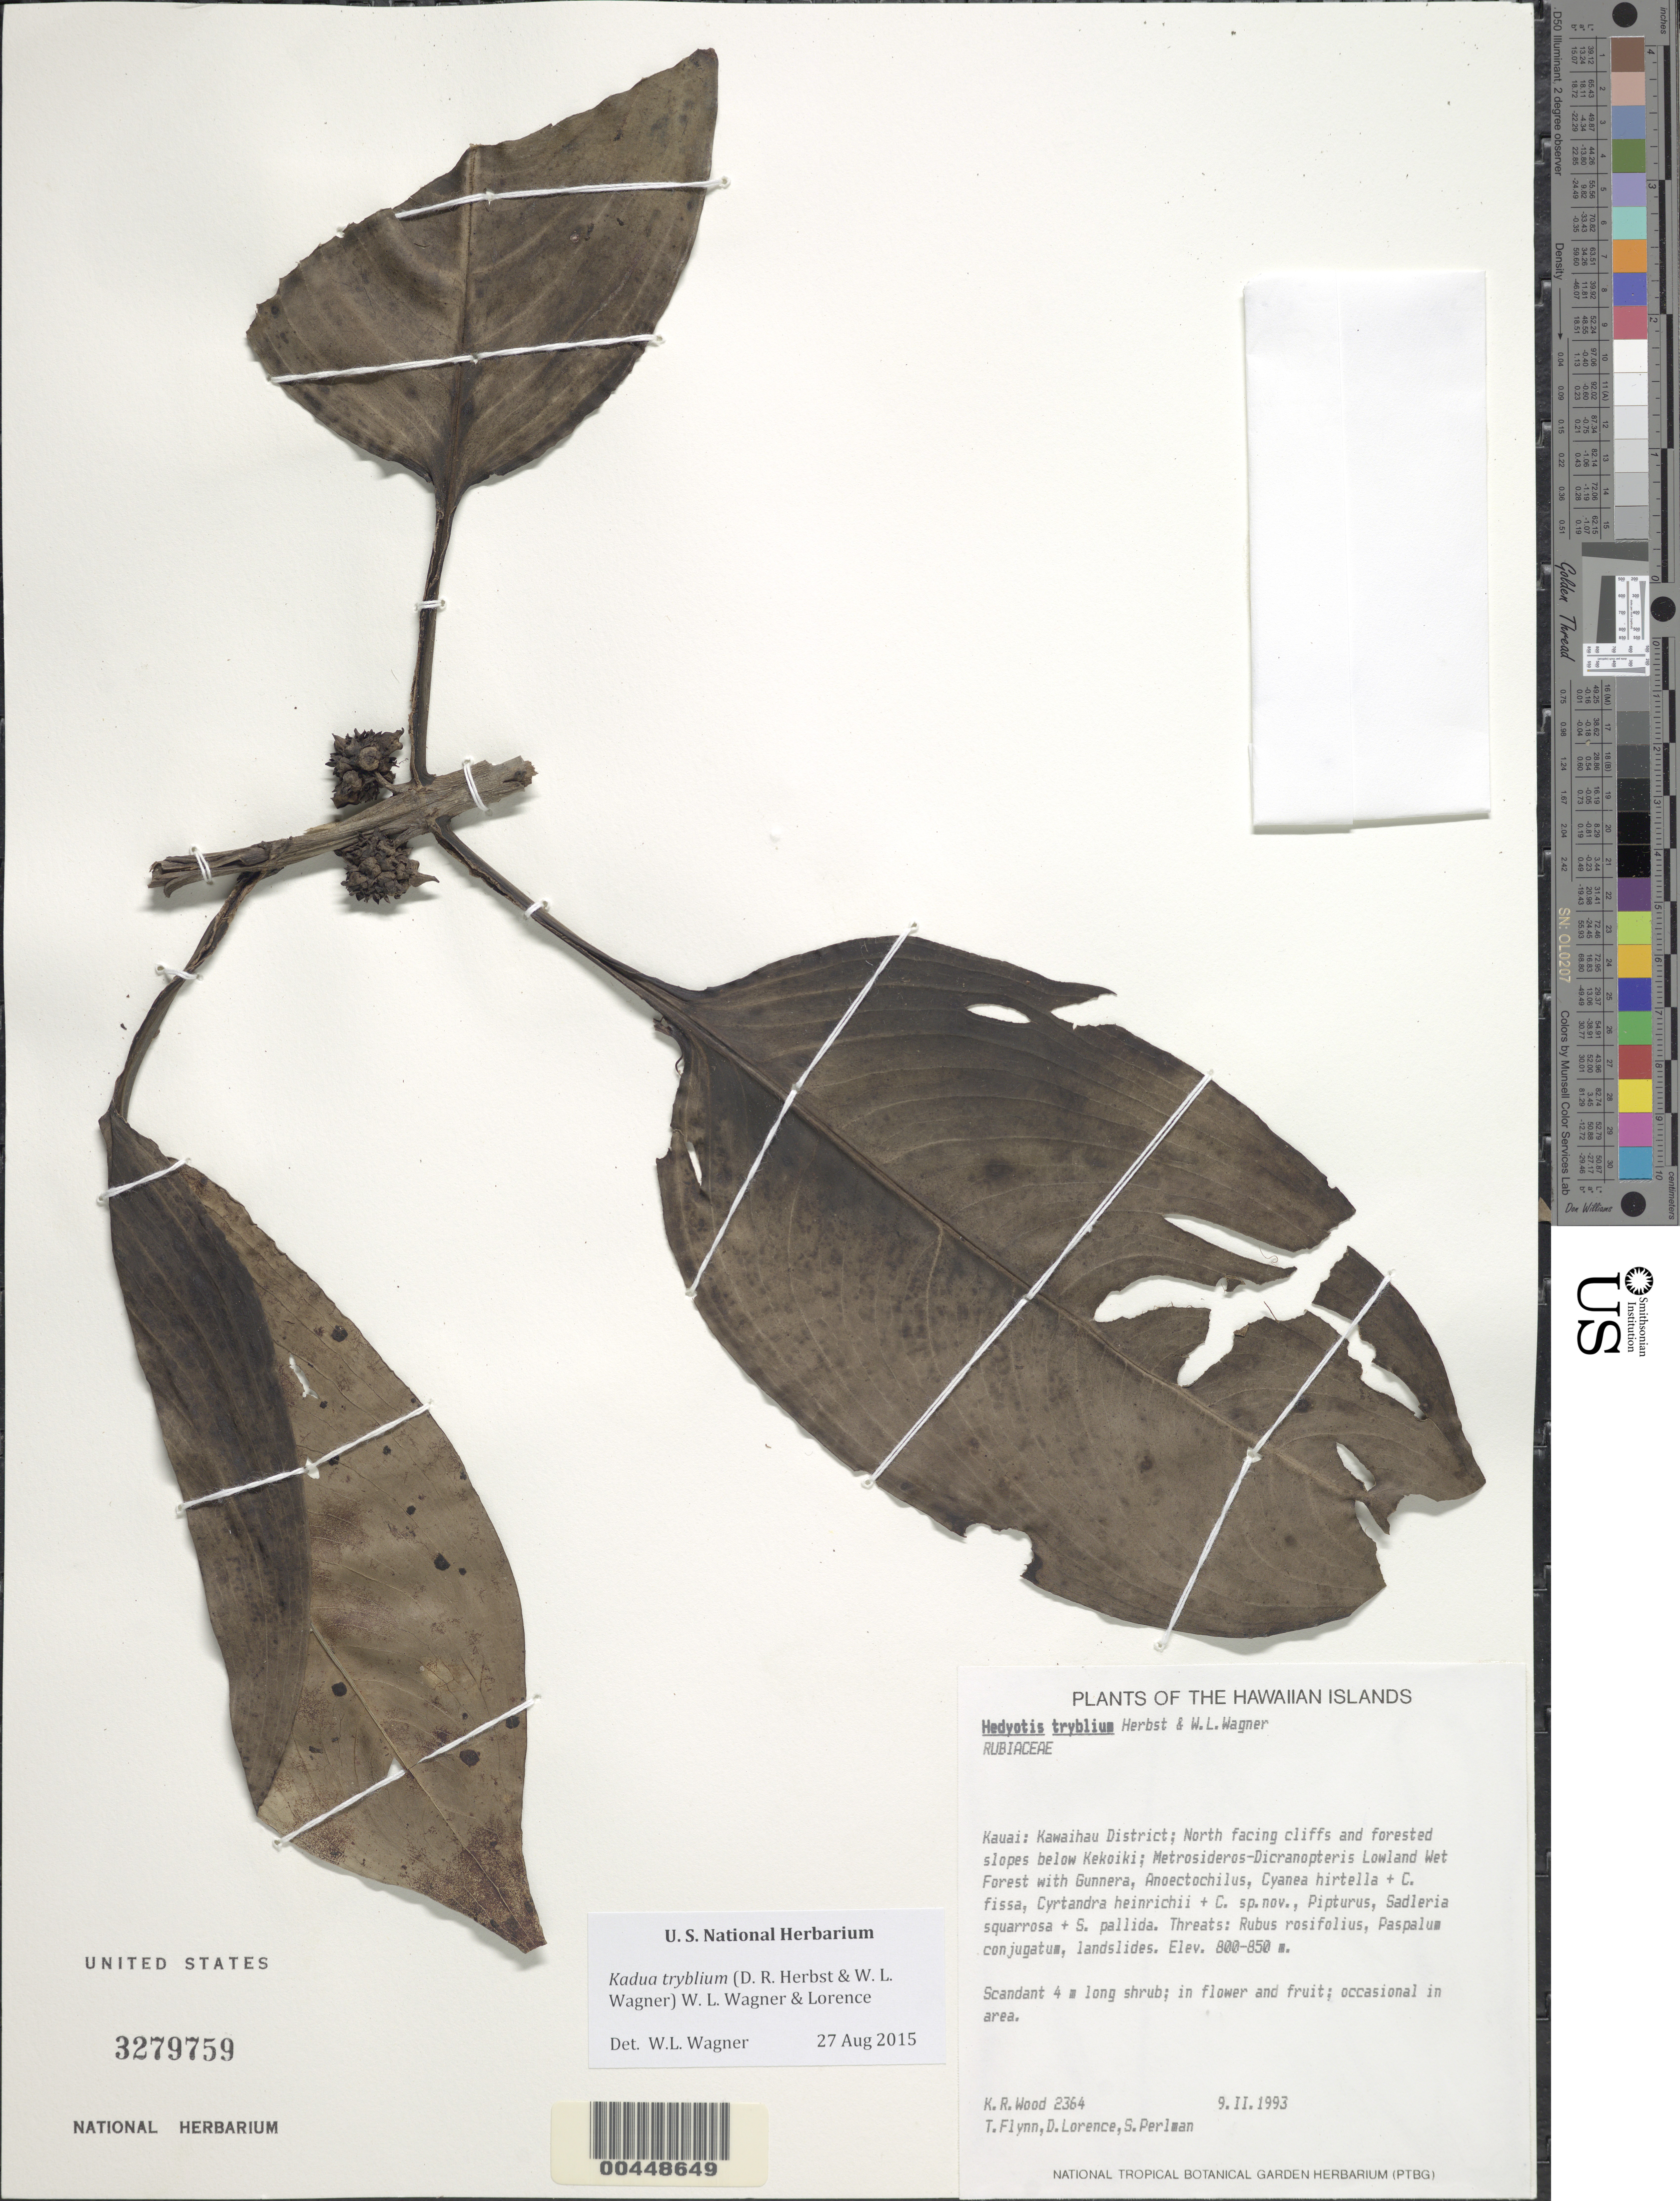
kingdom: Plantae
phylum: Tracheophyta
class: Magnoliopsida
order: Gentianales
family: Rubiaceae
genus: Kadua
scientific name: Kadua tryblium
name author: (D.R. Herbst & W.L. Wagner) W.L. Wagner & Lorence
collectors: K. R. Wood, T. W. Flynn, D. Lorence & S. P. Perlman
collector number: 2364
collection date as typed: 9 Feb 1993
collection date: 1993-02-09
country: United States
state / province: Hawaii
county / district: Kauai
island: Kaua'i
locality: Kawaihau Dist., N facing cliffs and slopes below Kekoiki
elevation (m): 800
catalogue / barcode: US 3279759